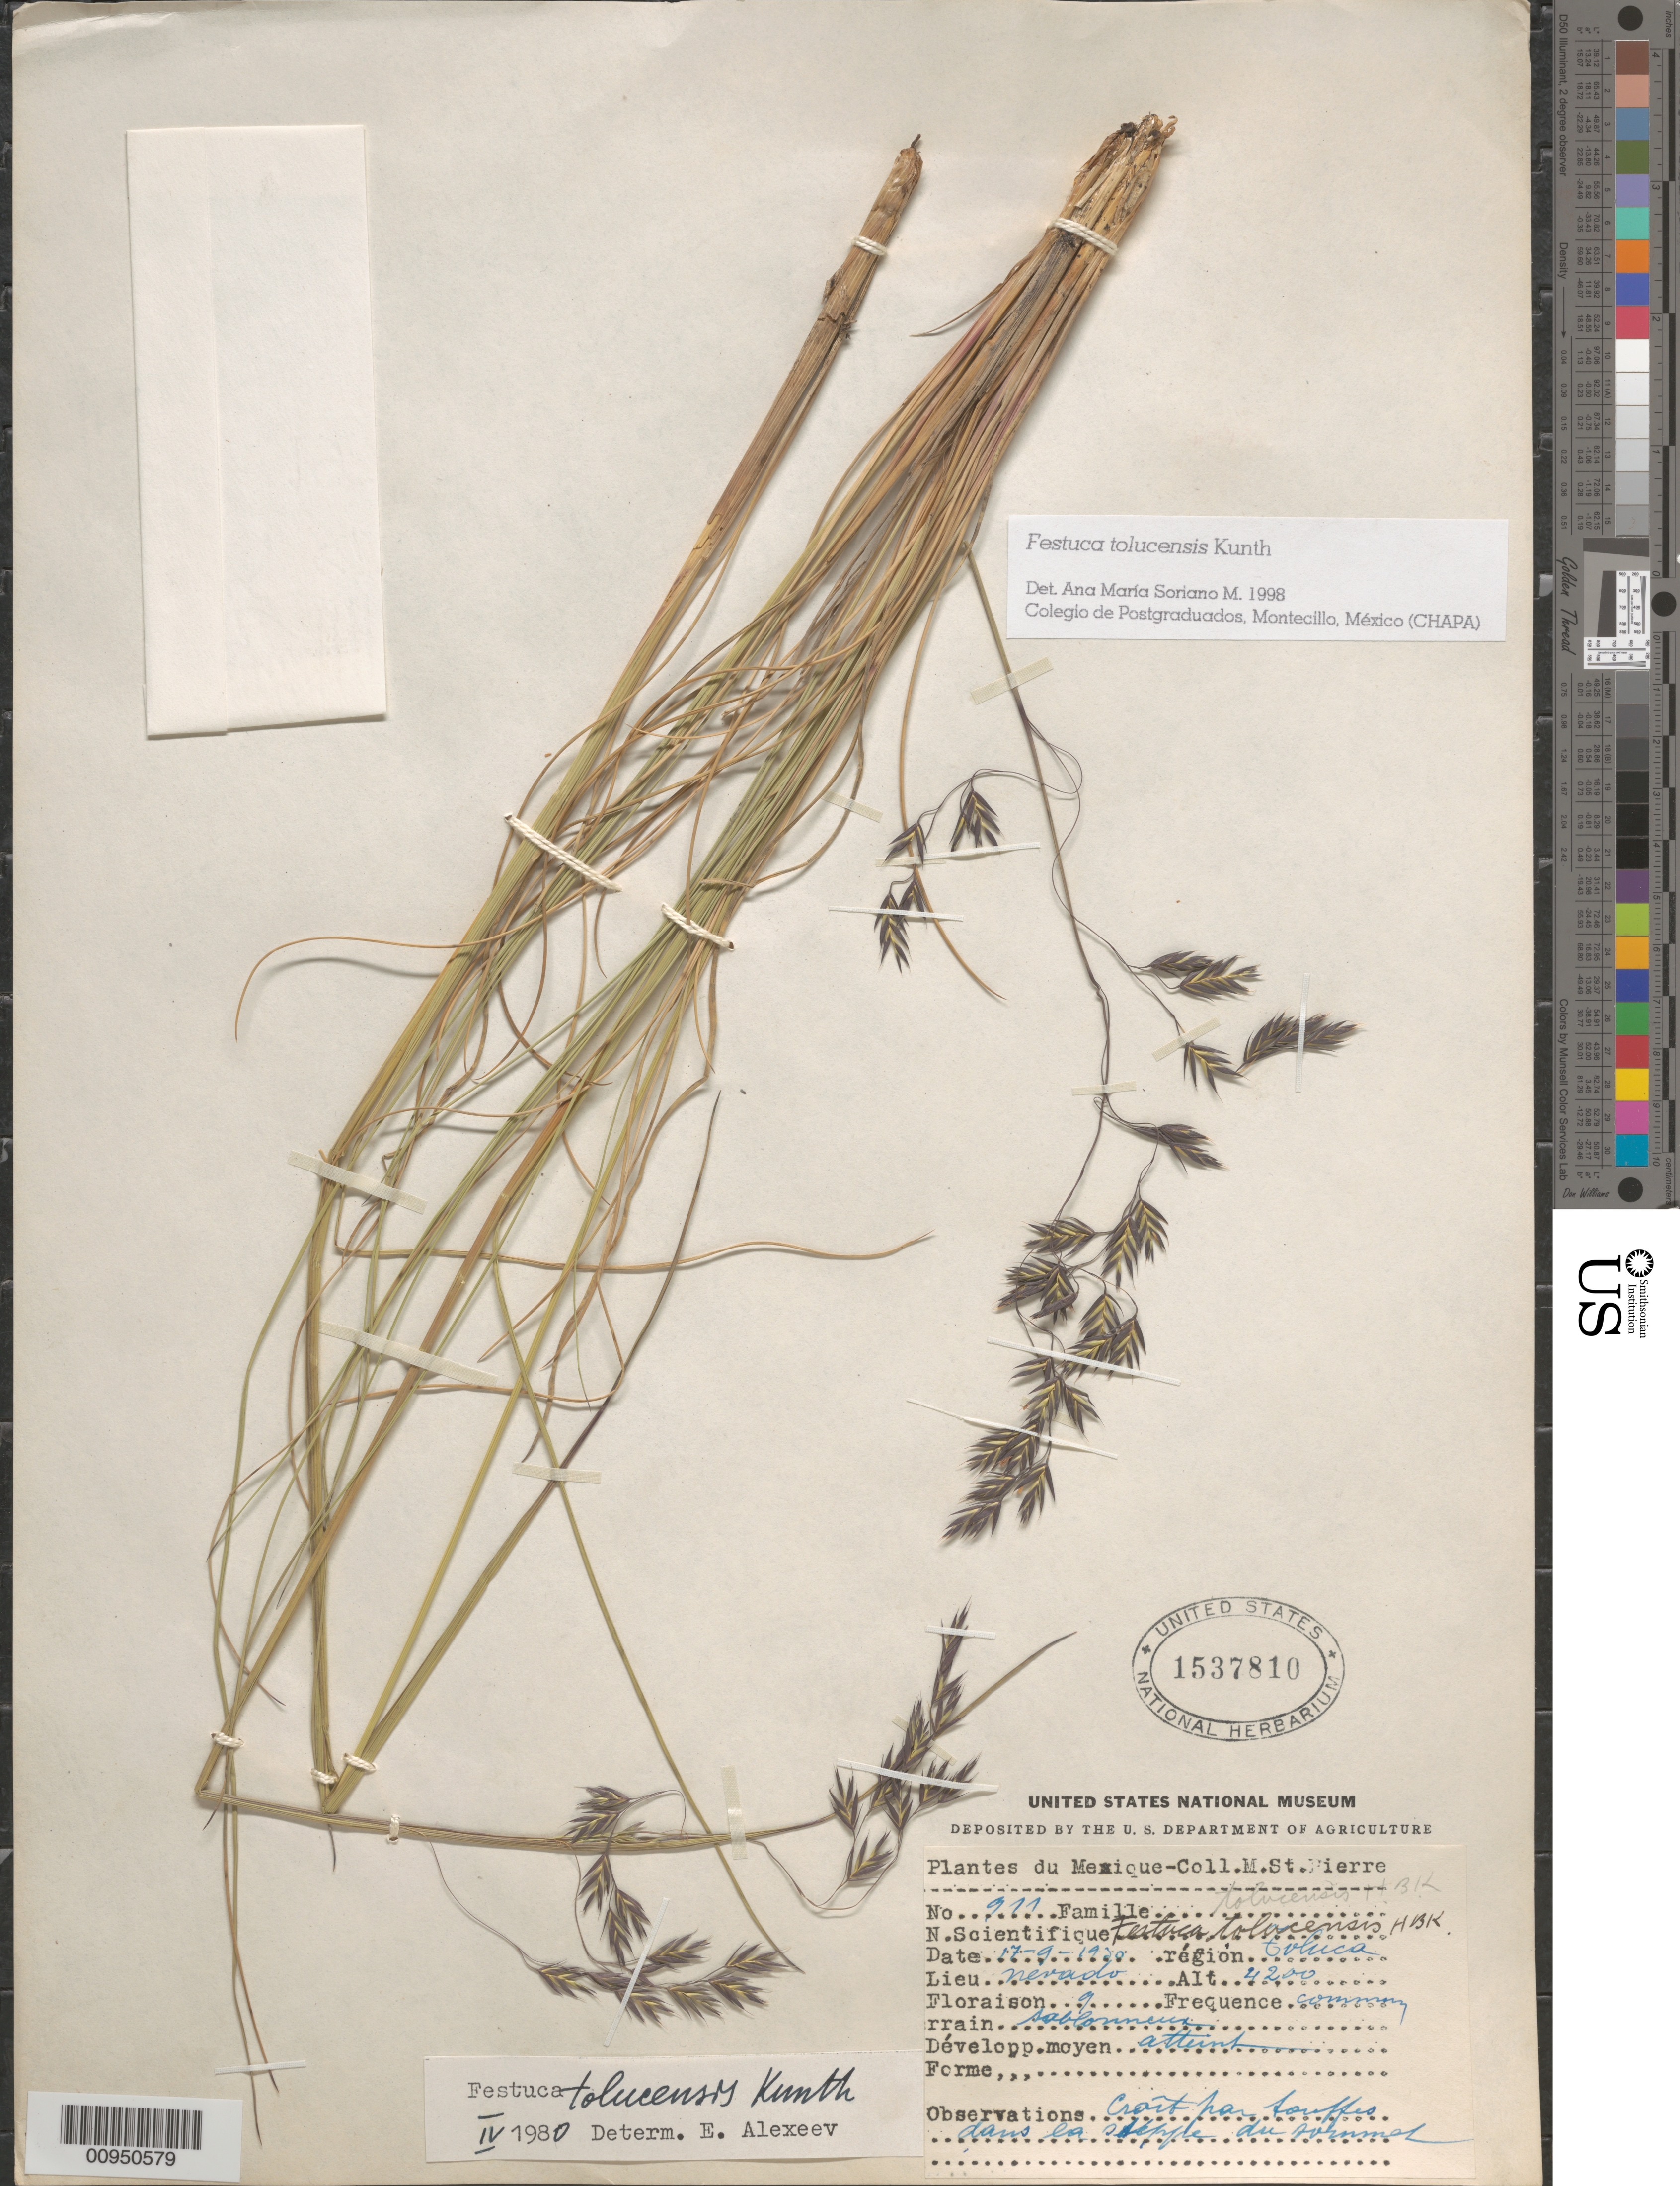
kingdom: Plantae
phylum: Tracheophyta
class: Liliopsida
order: Poales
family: Poaceae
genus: Festuca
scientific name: Festuca tolucensis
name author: Kunth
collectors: M. S. Pierre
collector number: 911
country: Mexico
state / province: México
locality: Nevado de Toluca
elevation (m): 4200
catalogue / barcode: US 1537810